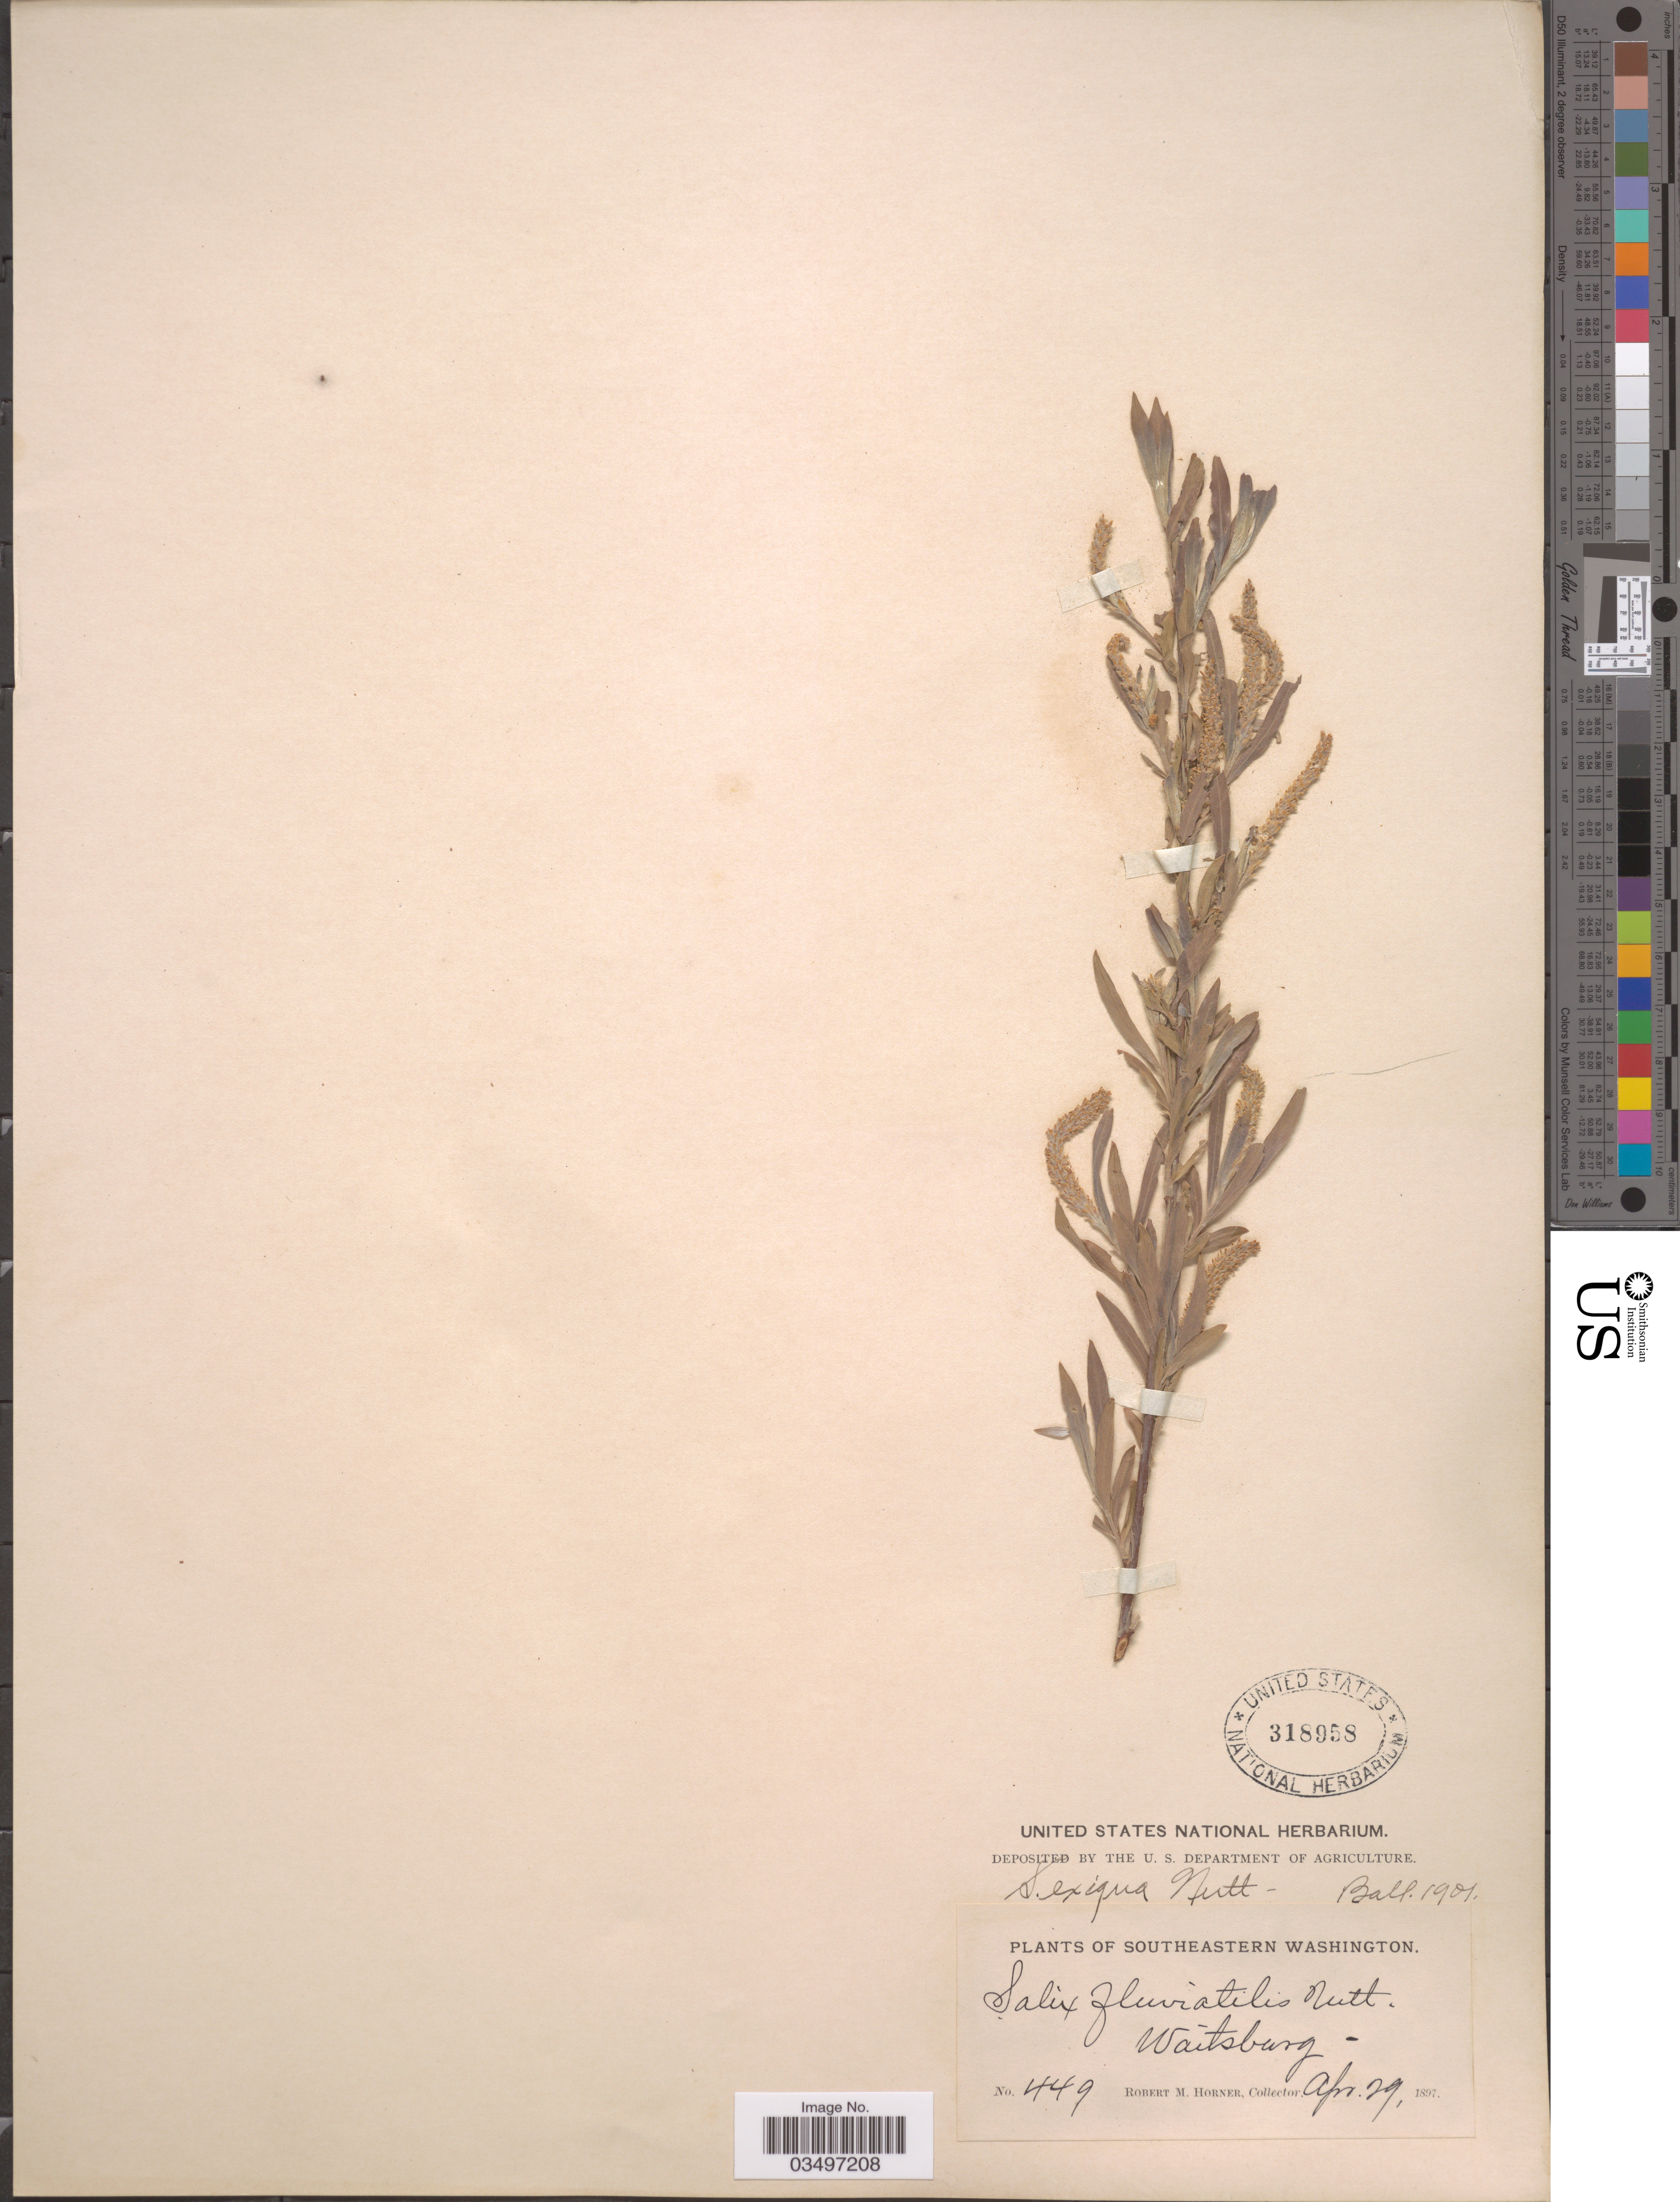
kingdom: Plantae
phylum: Tracheophyta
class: Magnoliopsida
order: Malpighiales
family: Salicaceae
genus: Salix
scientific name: Salix exigua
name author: Nutt.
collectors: R. Horner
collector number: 449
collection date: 1897-04-29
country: United States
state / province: Washington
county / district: Walla Walla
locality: Southeastern Washington. Waitsburg.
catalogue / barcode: US 318958